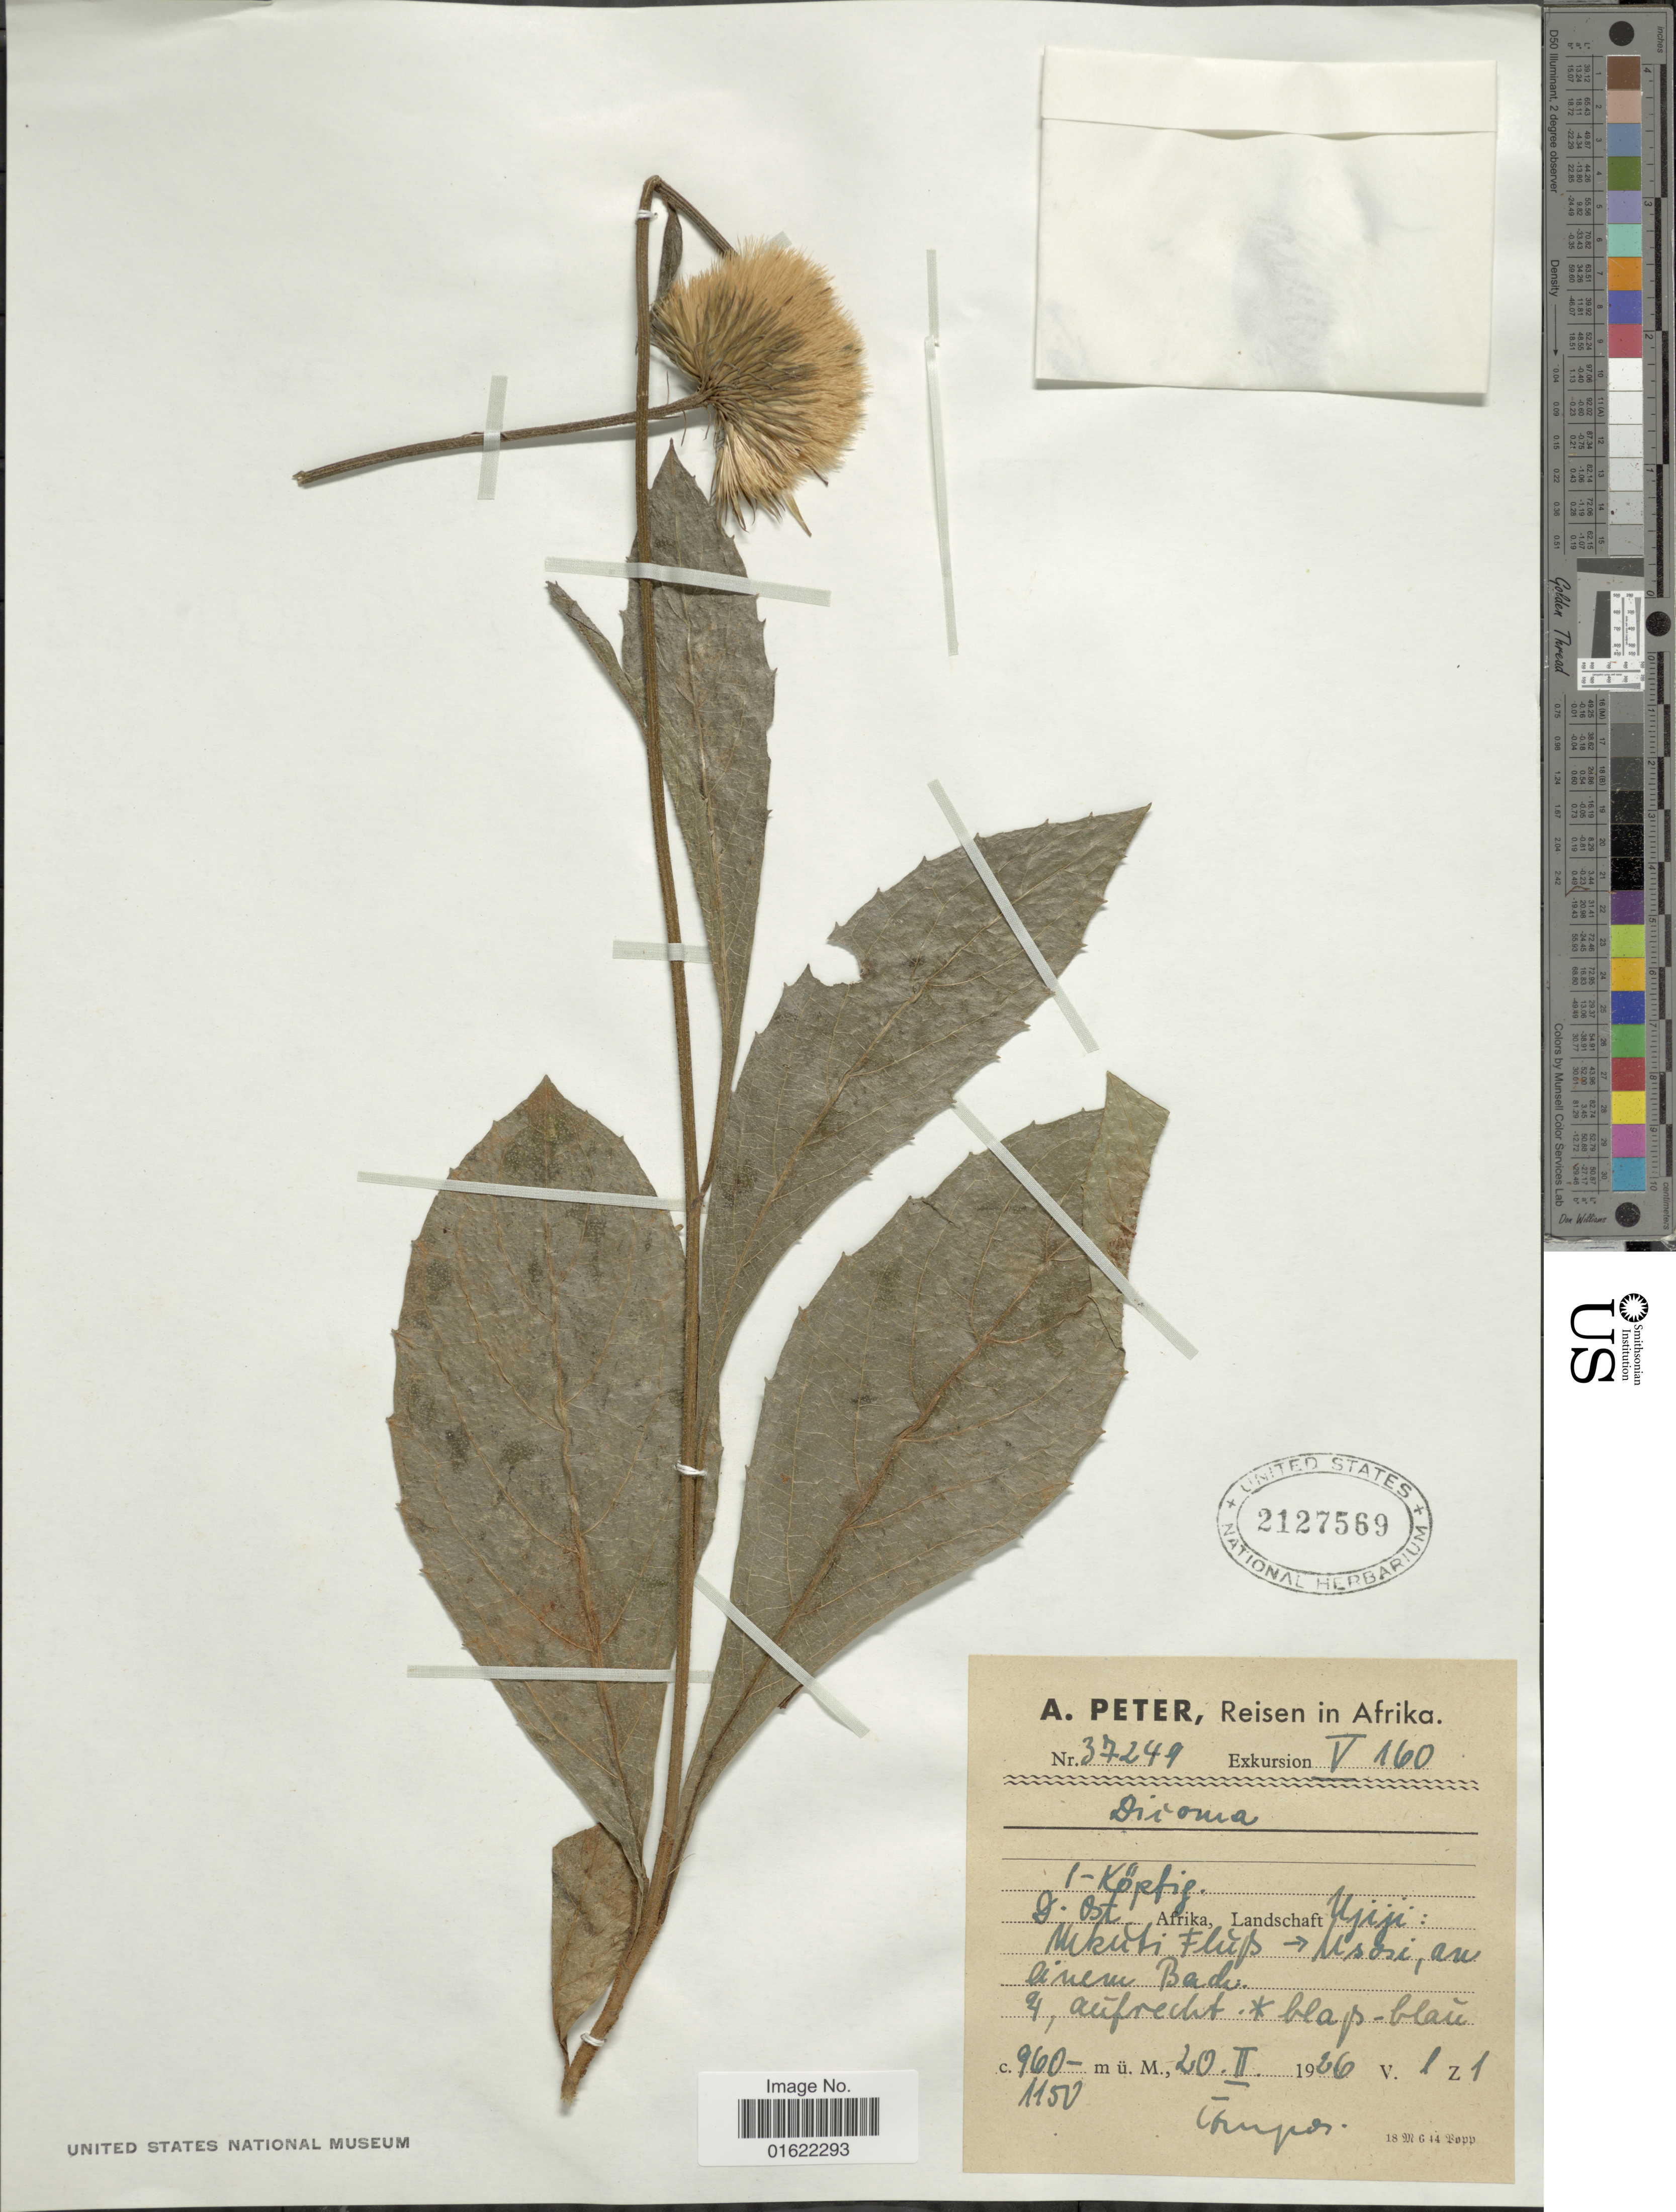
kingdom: Plantae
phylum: Tracheophyta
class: Magnoliopsida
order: Asterales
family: Asteraceae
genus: Dicoma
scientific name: Dicoma sp.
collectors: A. Peter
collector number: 37249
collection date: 1926-02-20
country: Tanzania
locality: Landschaft Ujiji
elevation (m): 960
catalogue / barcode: US 2127569